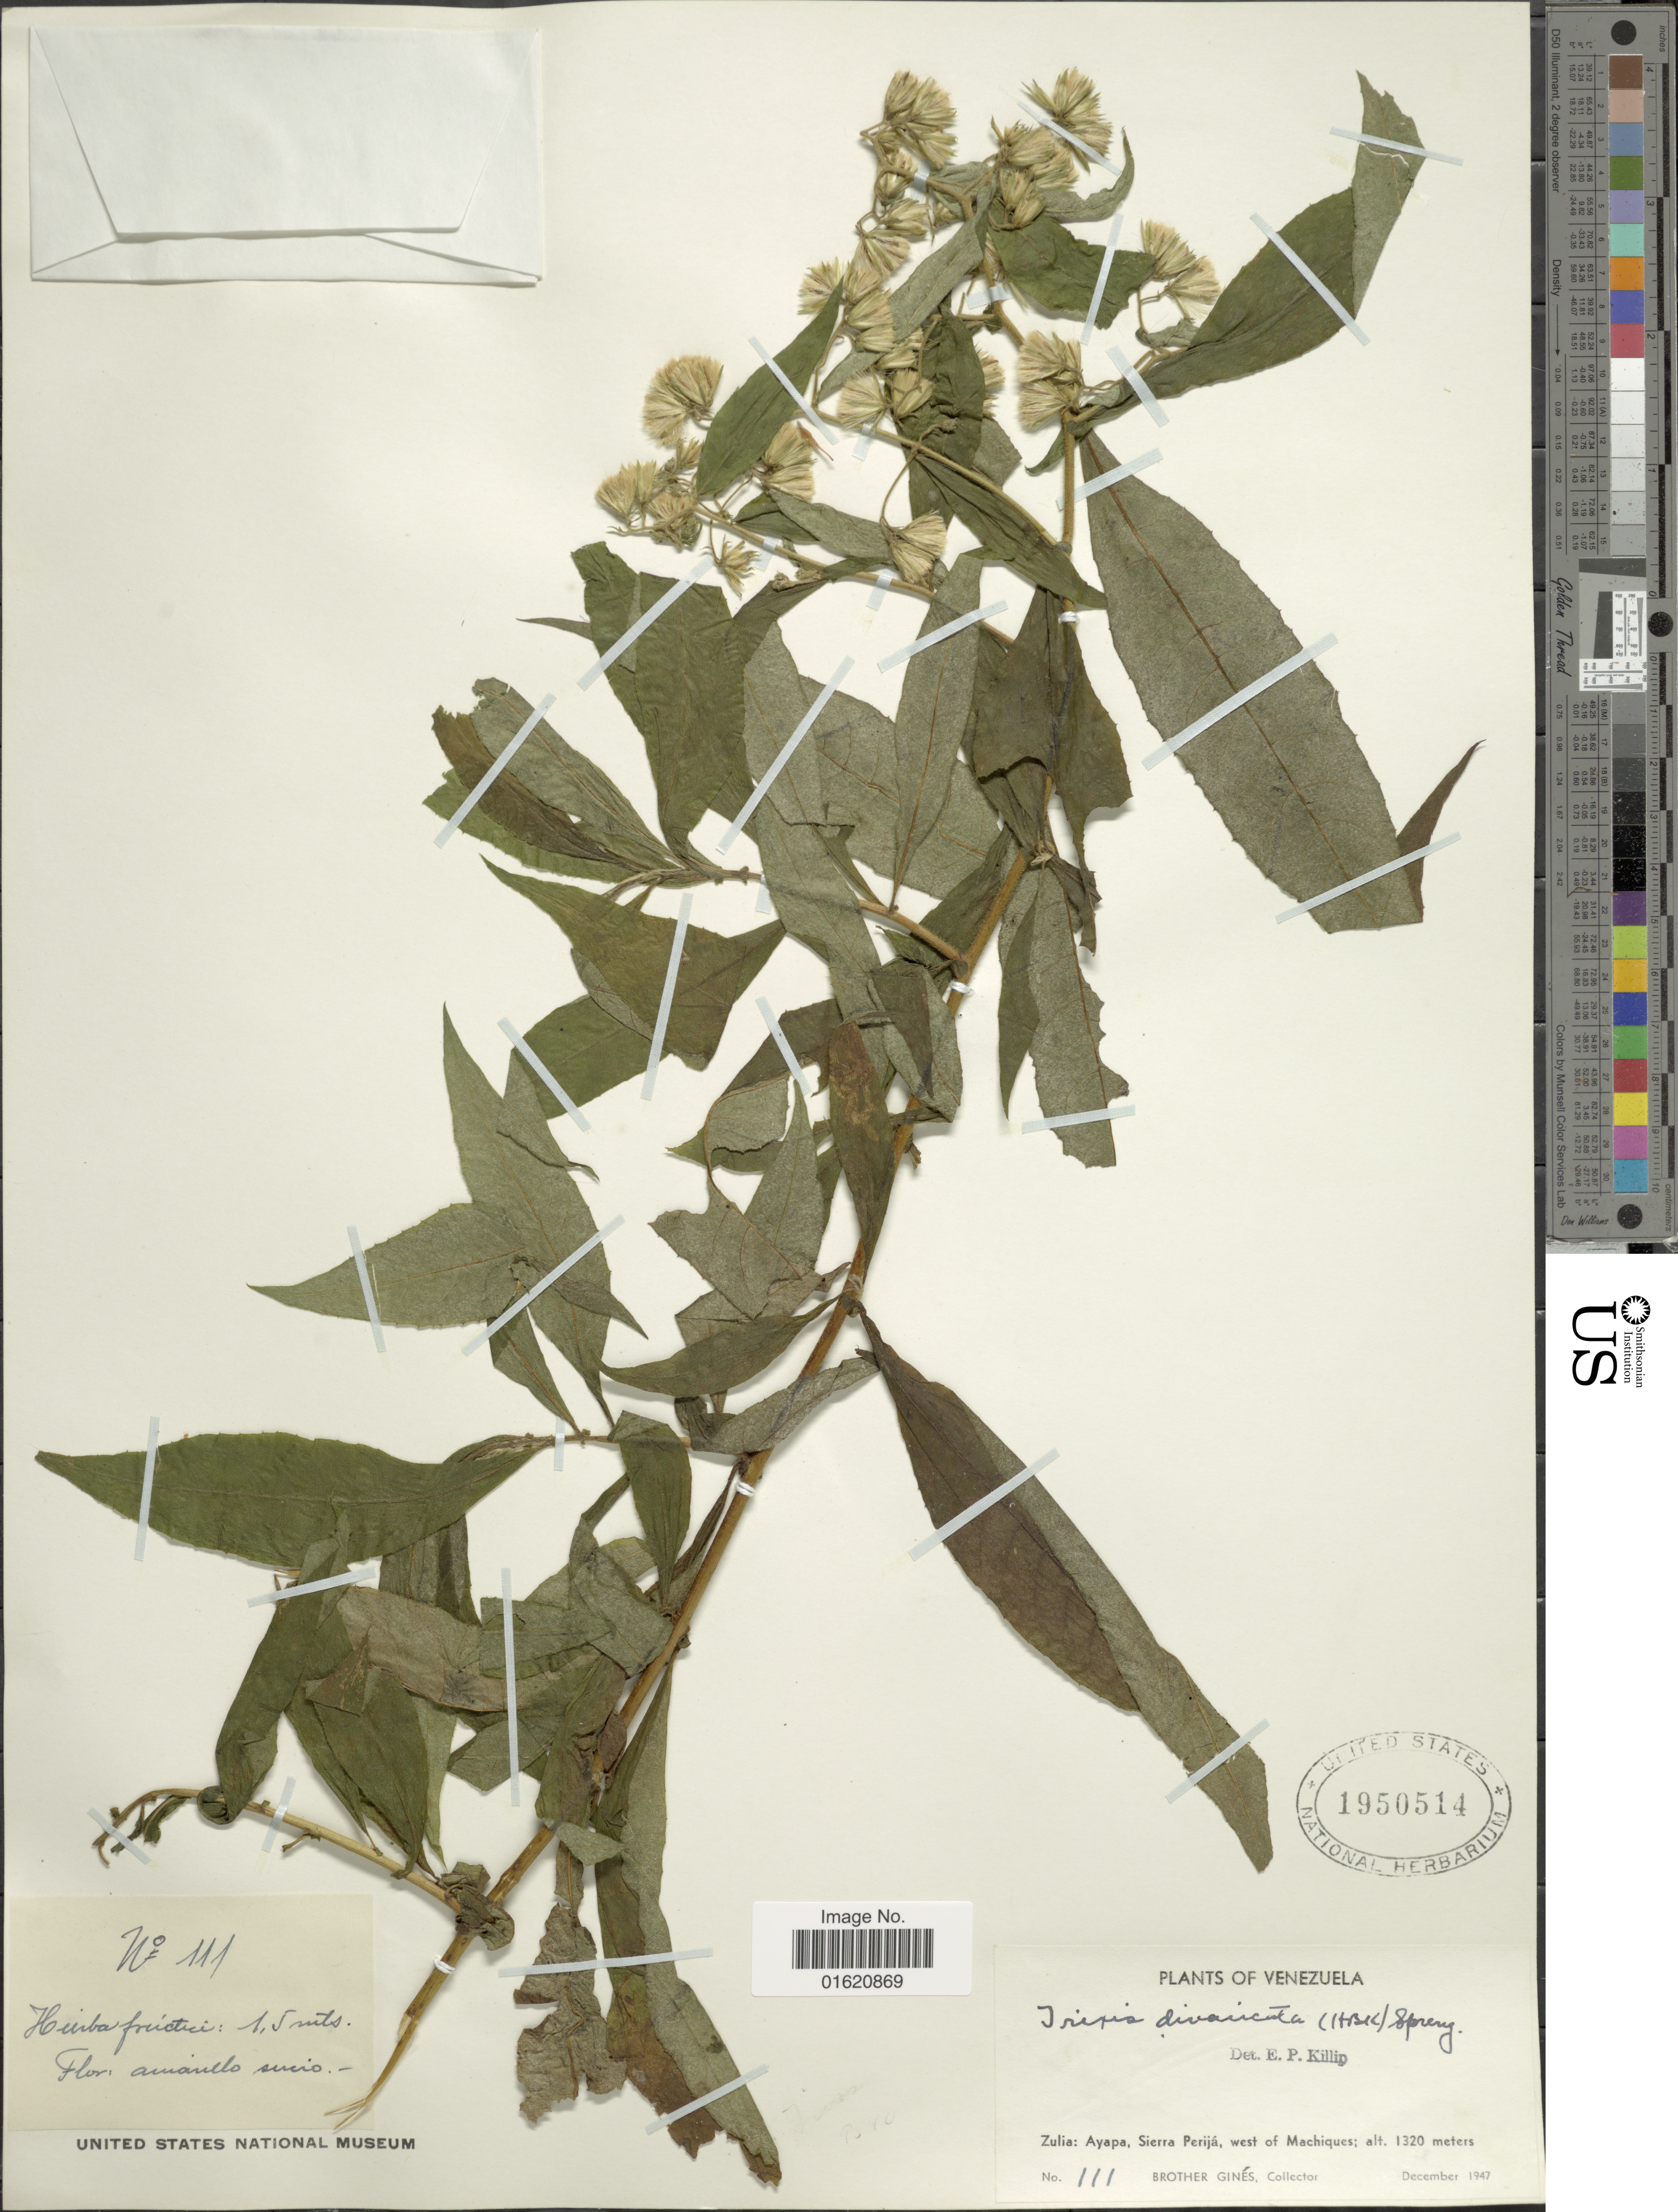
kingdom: Plantae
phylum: Tracheophyta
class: Magnoliopsida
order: Asterales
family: Asteraceae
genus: Trixis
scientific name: Trixis antimenorrhoea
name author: (Schrank) Mart. ex Kuntze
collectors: Bro. Gines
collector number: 111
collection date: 1947-12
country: Venezuela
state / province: Zulia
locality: Ayapa, Sierra Perijá, west of Machiques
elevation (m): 1320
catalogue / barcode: US 1950514